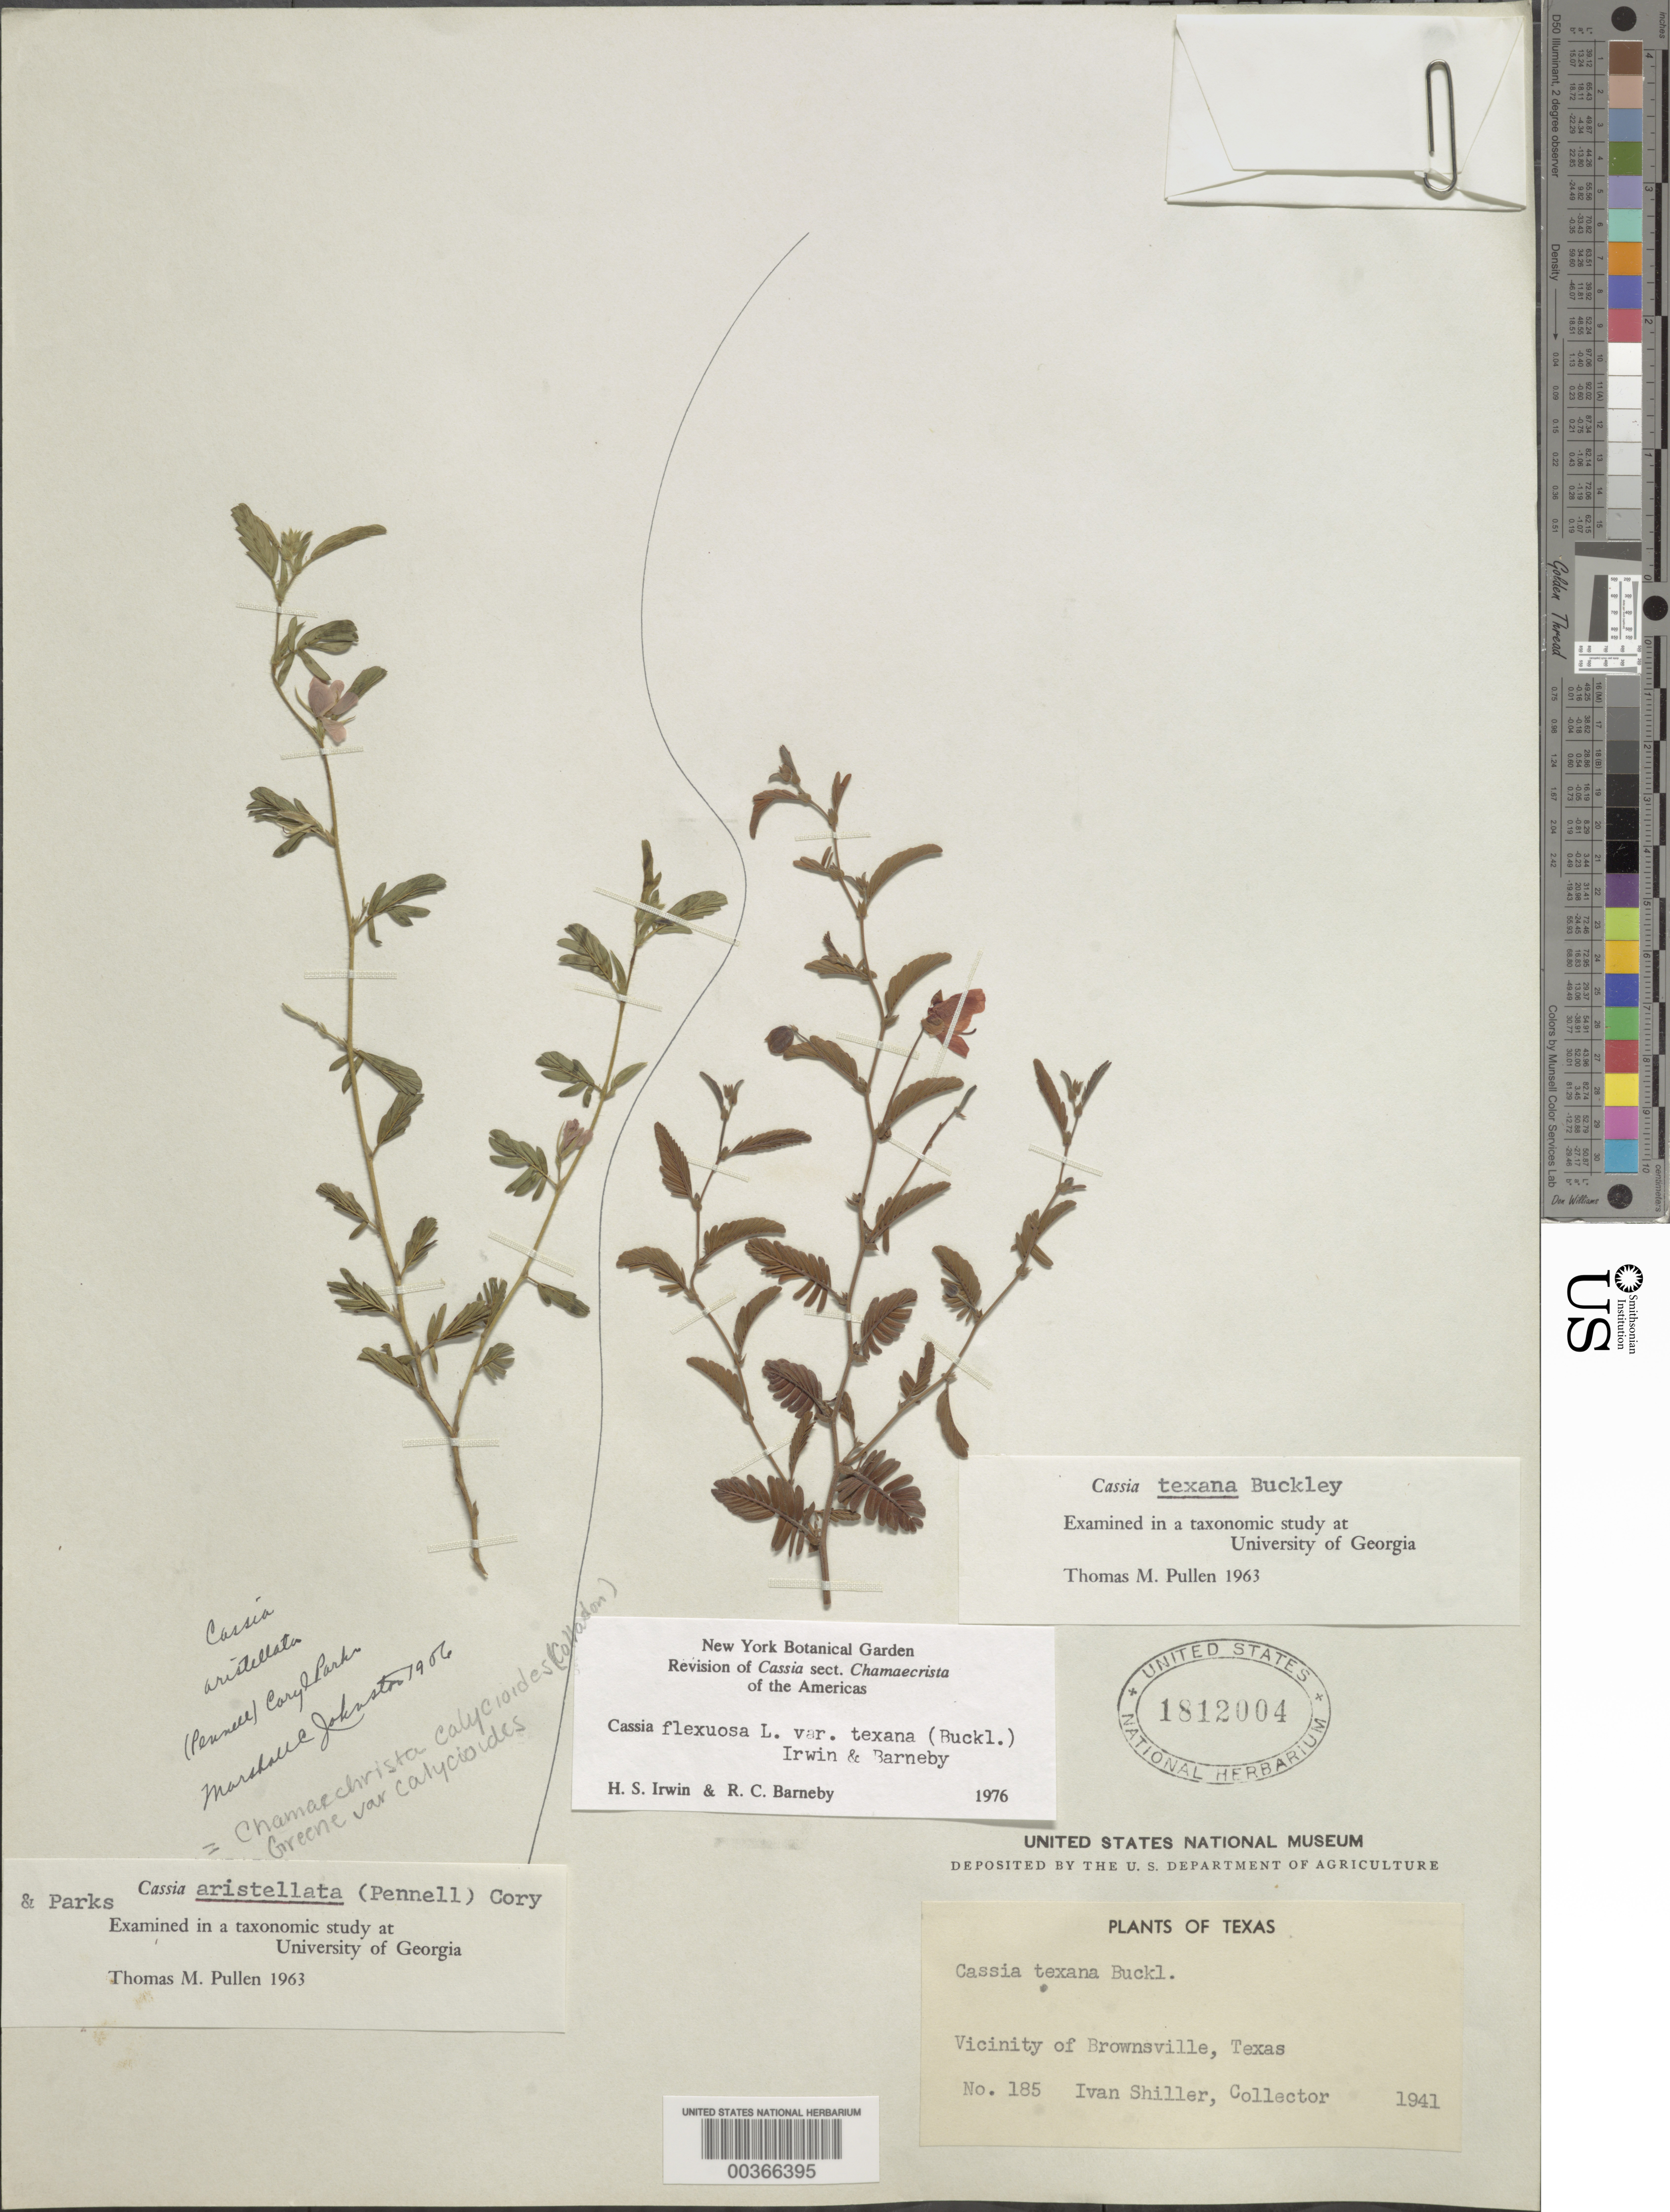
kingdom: Plantae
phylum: Tracheophyta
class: Magnoliopsida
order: Fabales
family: Fabaceae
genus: Chamaecrista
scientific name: Chamaecrista flexuosa var. texana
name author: (Buckley) H.S. Irwin & Barneby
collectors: I. Schiller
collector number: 185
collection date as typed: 1941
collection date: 1941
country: United States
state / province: Texas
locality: Vicinity of brownsville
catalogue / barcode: US 1812004